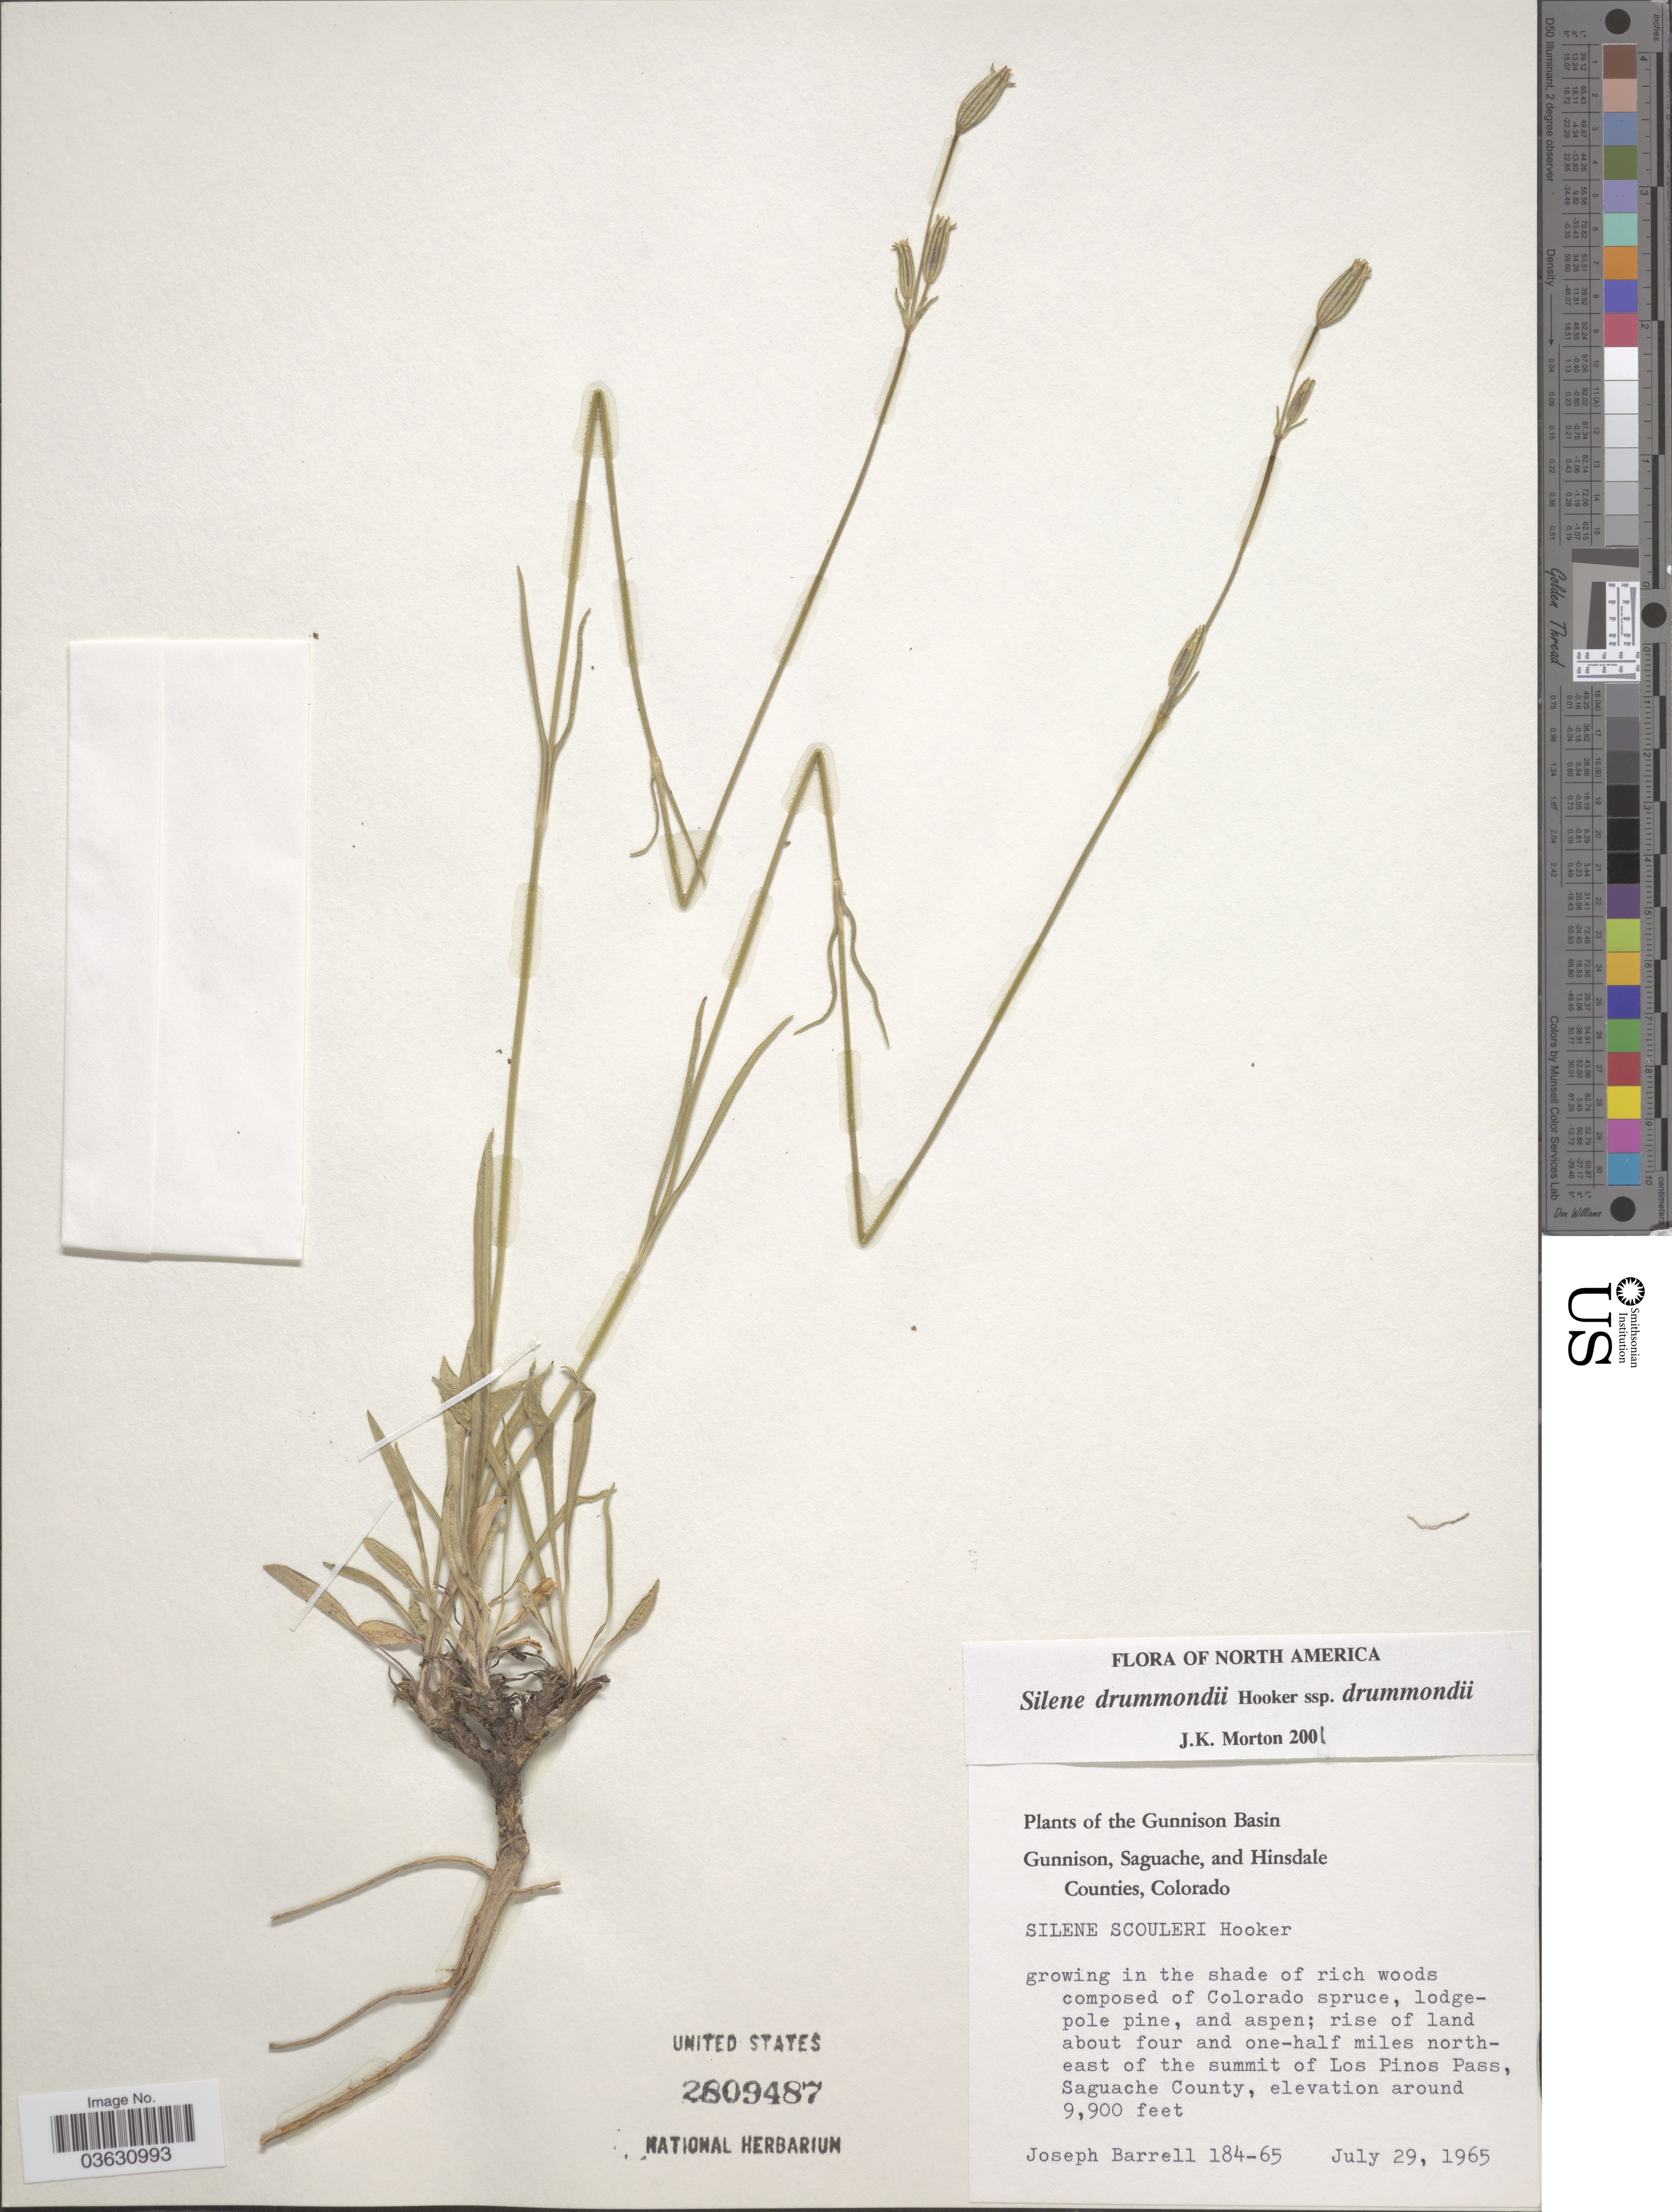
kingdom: Plantae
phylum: Tracheophyta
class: Magnoliopsida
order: Caryophyllales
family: Caryophyllaceae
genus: Silene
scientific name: Silene drummondii var. drummondii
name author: Hook.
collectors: J. Barrell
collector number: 184-65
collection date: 1965-07-29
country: United States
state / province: Colorado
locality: Gunnison Basin. Rise of land about four and one-half miles northeast of the summit of Los Pinos Pass, Saguache County.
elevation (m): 3018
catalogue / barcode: US 2809487